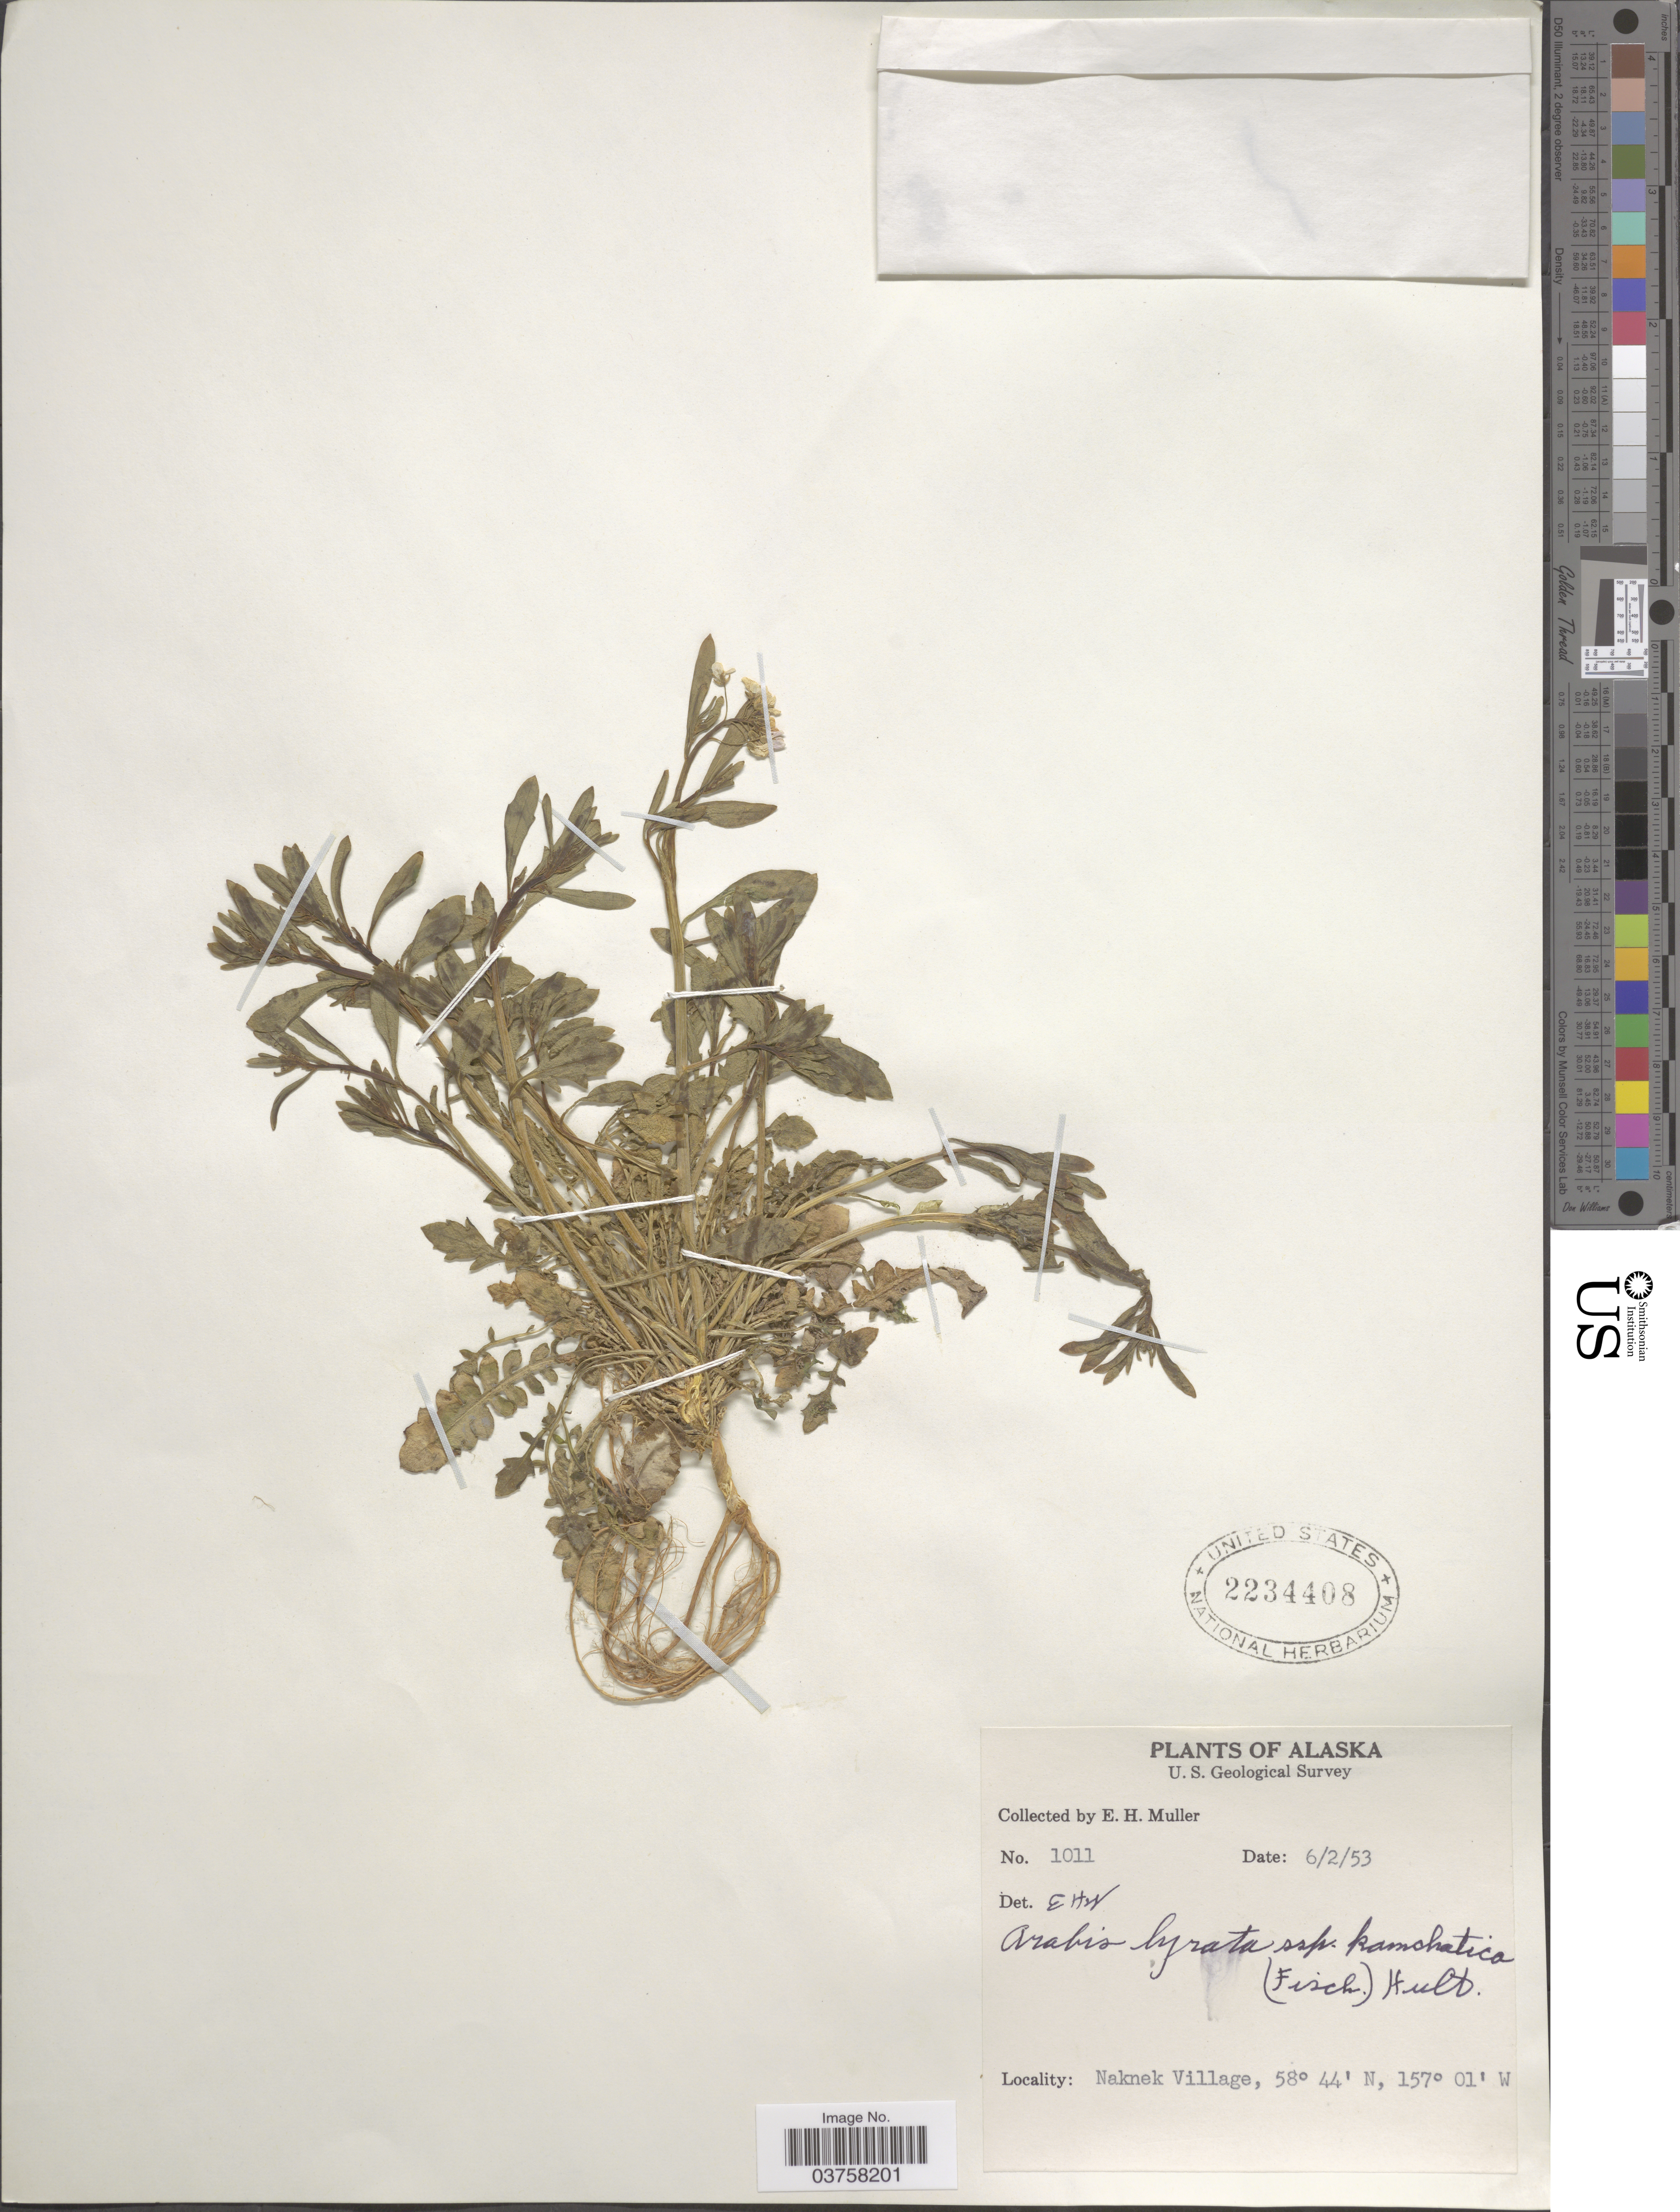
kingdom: Plantae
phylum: Tracheophyta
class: Magnoliopsida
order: Brassicales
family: Brassicaceae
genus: Arabis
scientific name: Arabis lyrata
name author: L.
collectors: E. H. Muller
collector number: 1011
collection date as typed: Transcribed d/m/y: 2/6/53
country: United States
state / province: Alaska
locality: Naknek Village.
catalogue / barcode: US 2234408